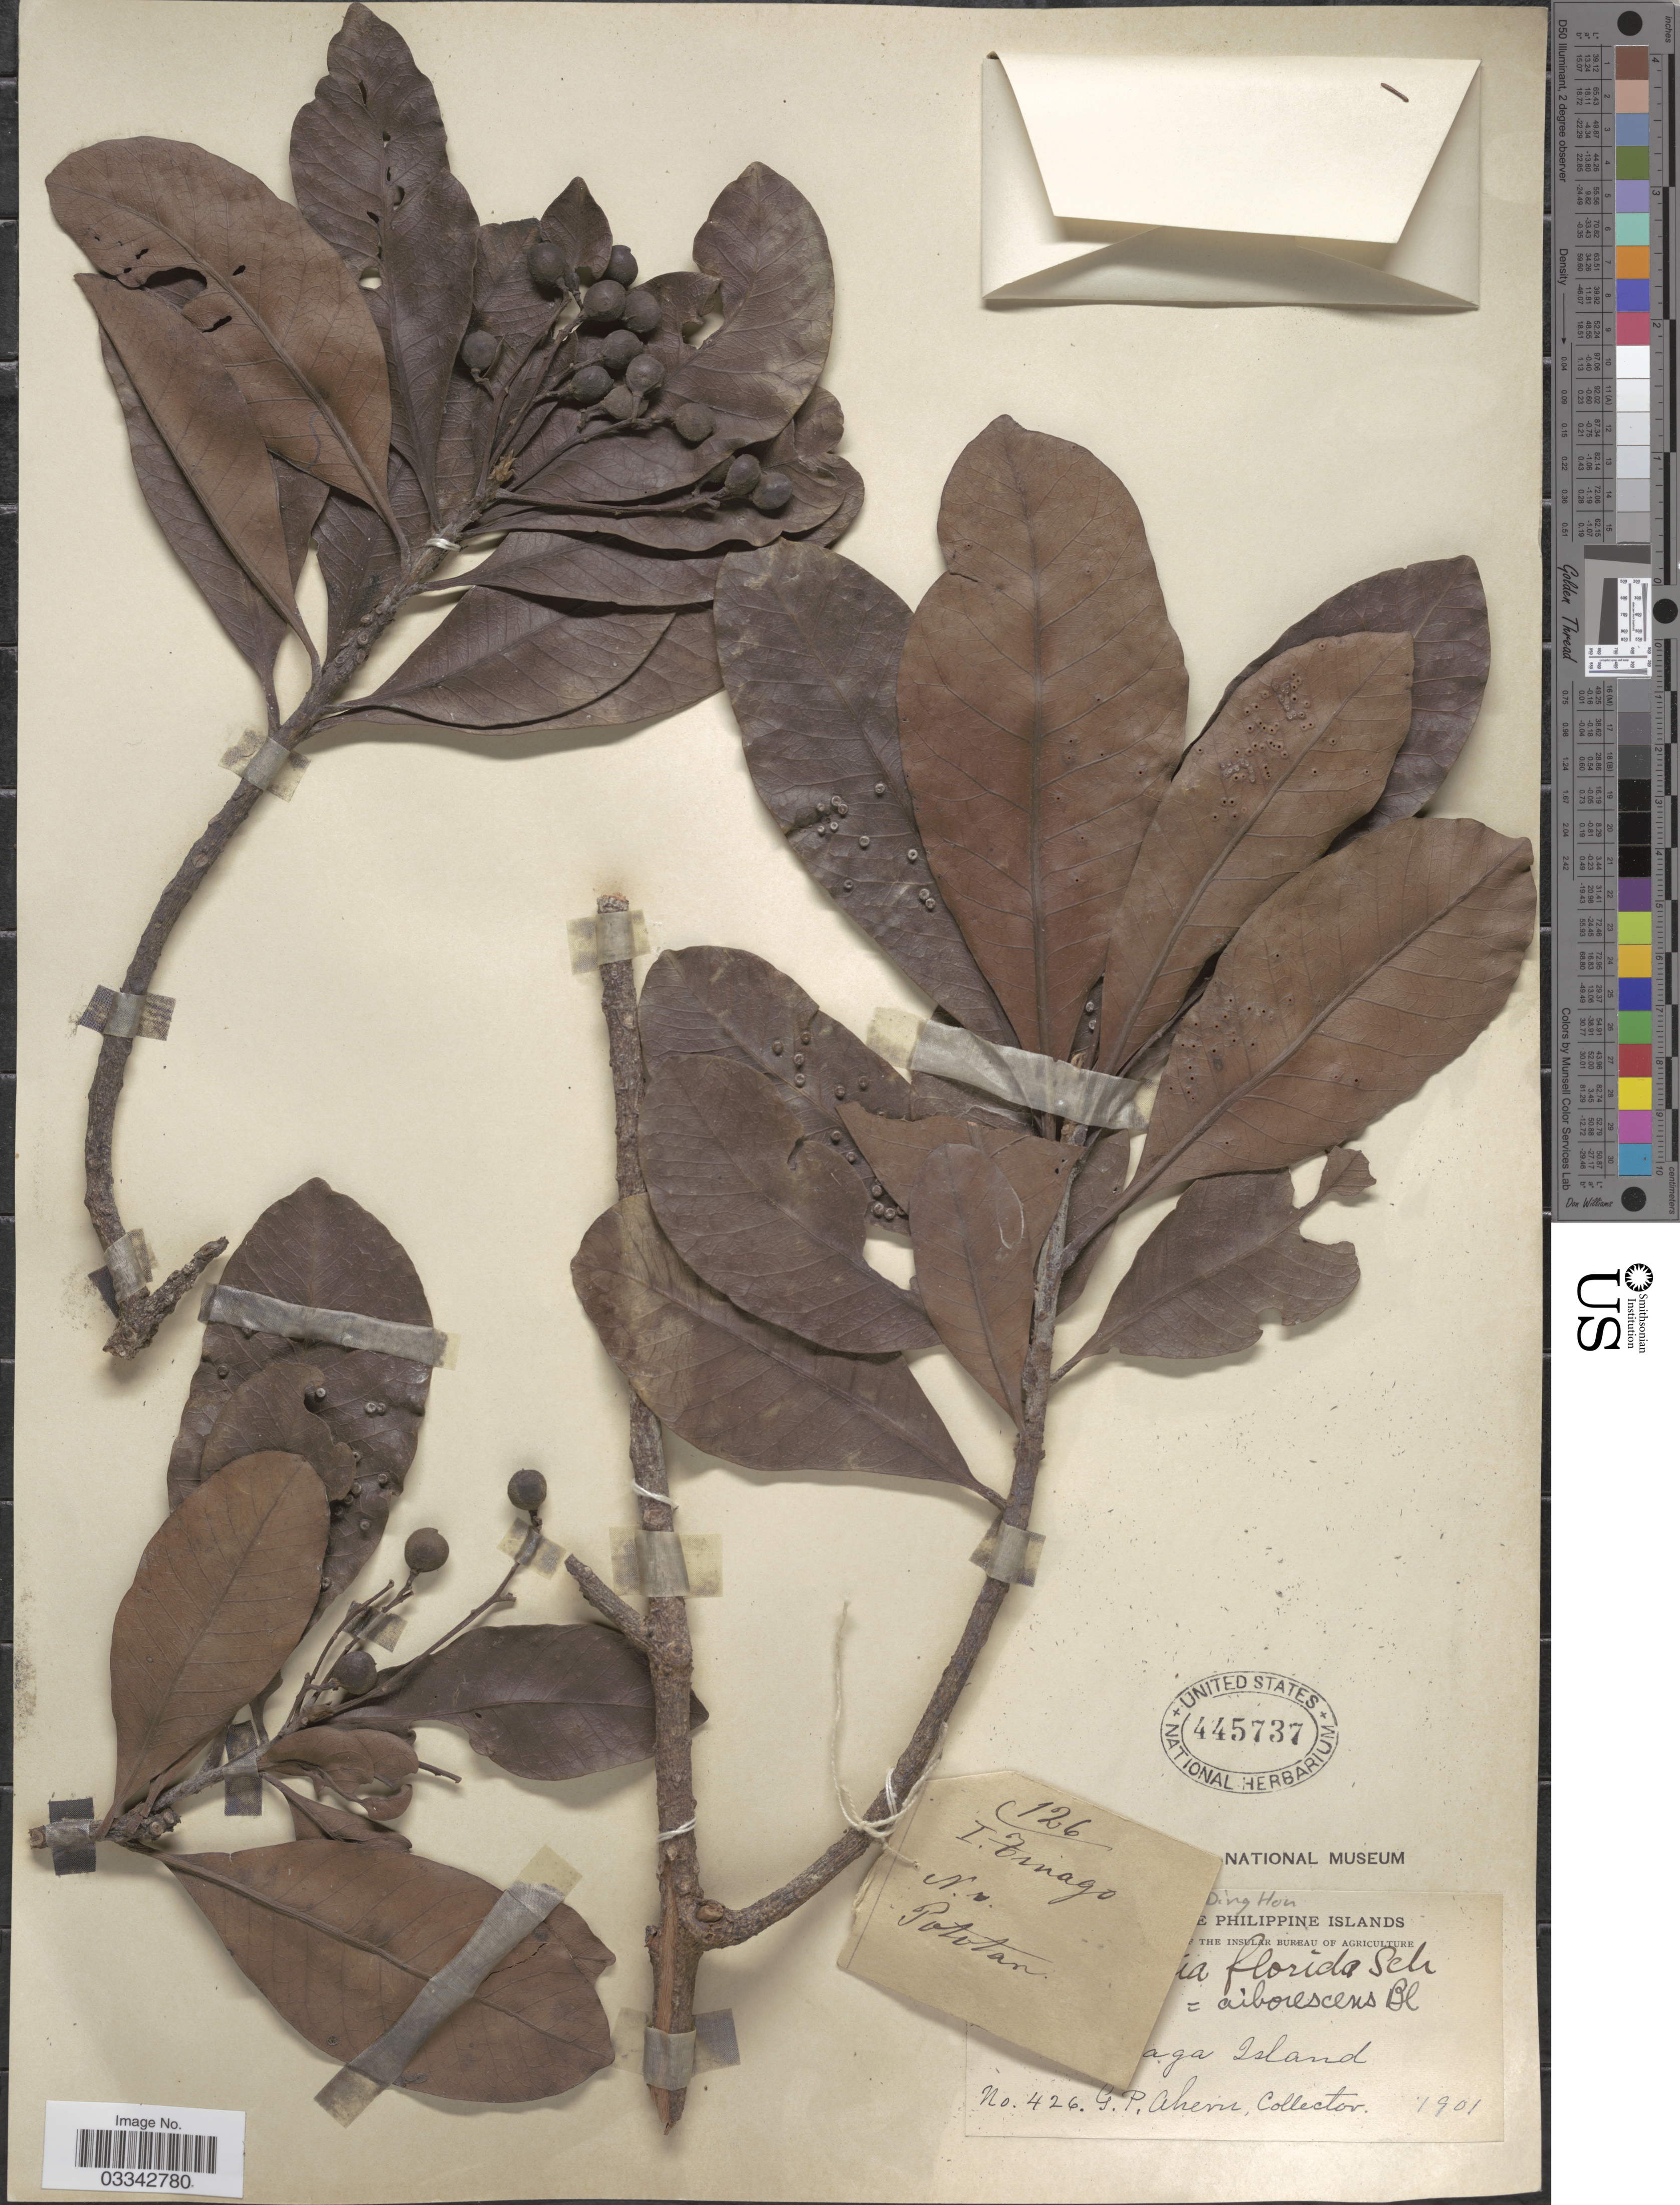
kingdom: Plantae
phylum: Tracheophyta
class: Magnoliopsida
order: Sapindales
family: Anacardiaceae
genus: Buchanania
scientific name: Buchanania arborescens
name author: (Blume) Blume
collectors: G. Ahern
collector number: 426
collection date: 1901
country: Philippines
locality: The Philippine Islands. [illegible text]aga Island.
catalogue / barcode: US 445737